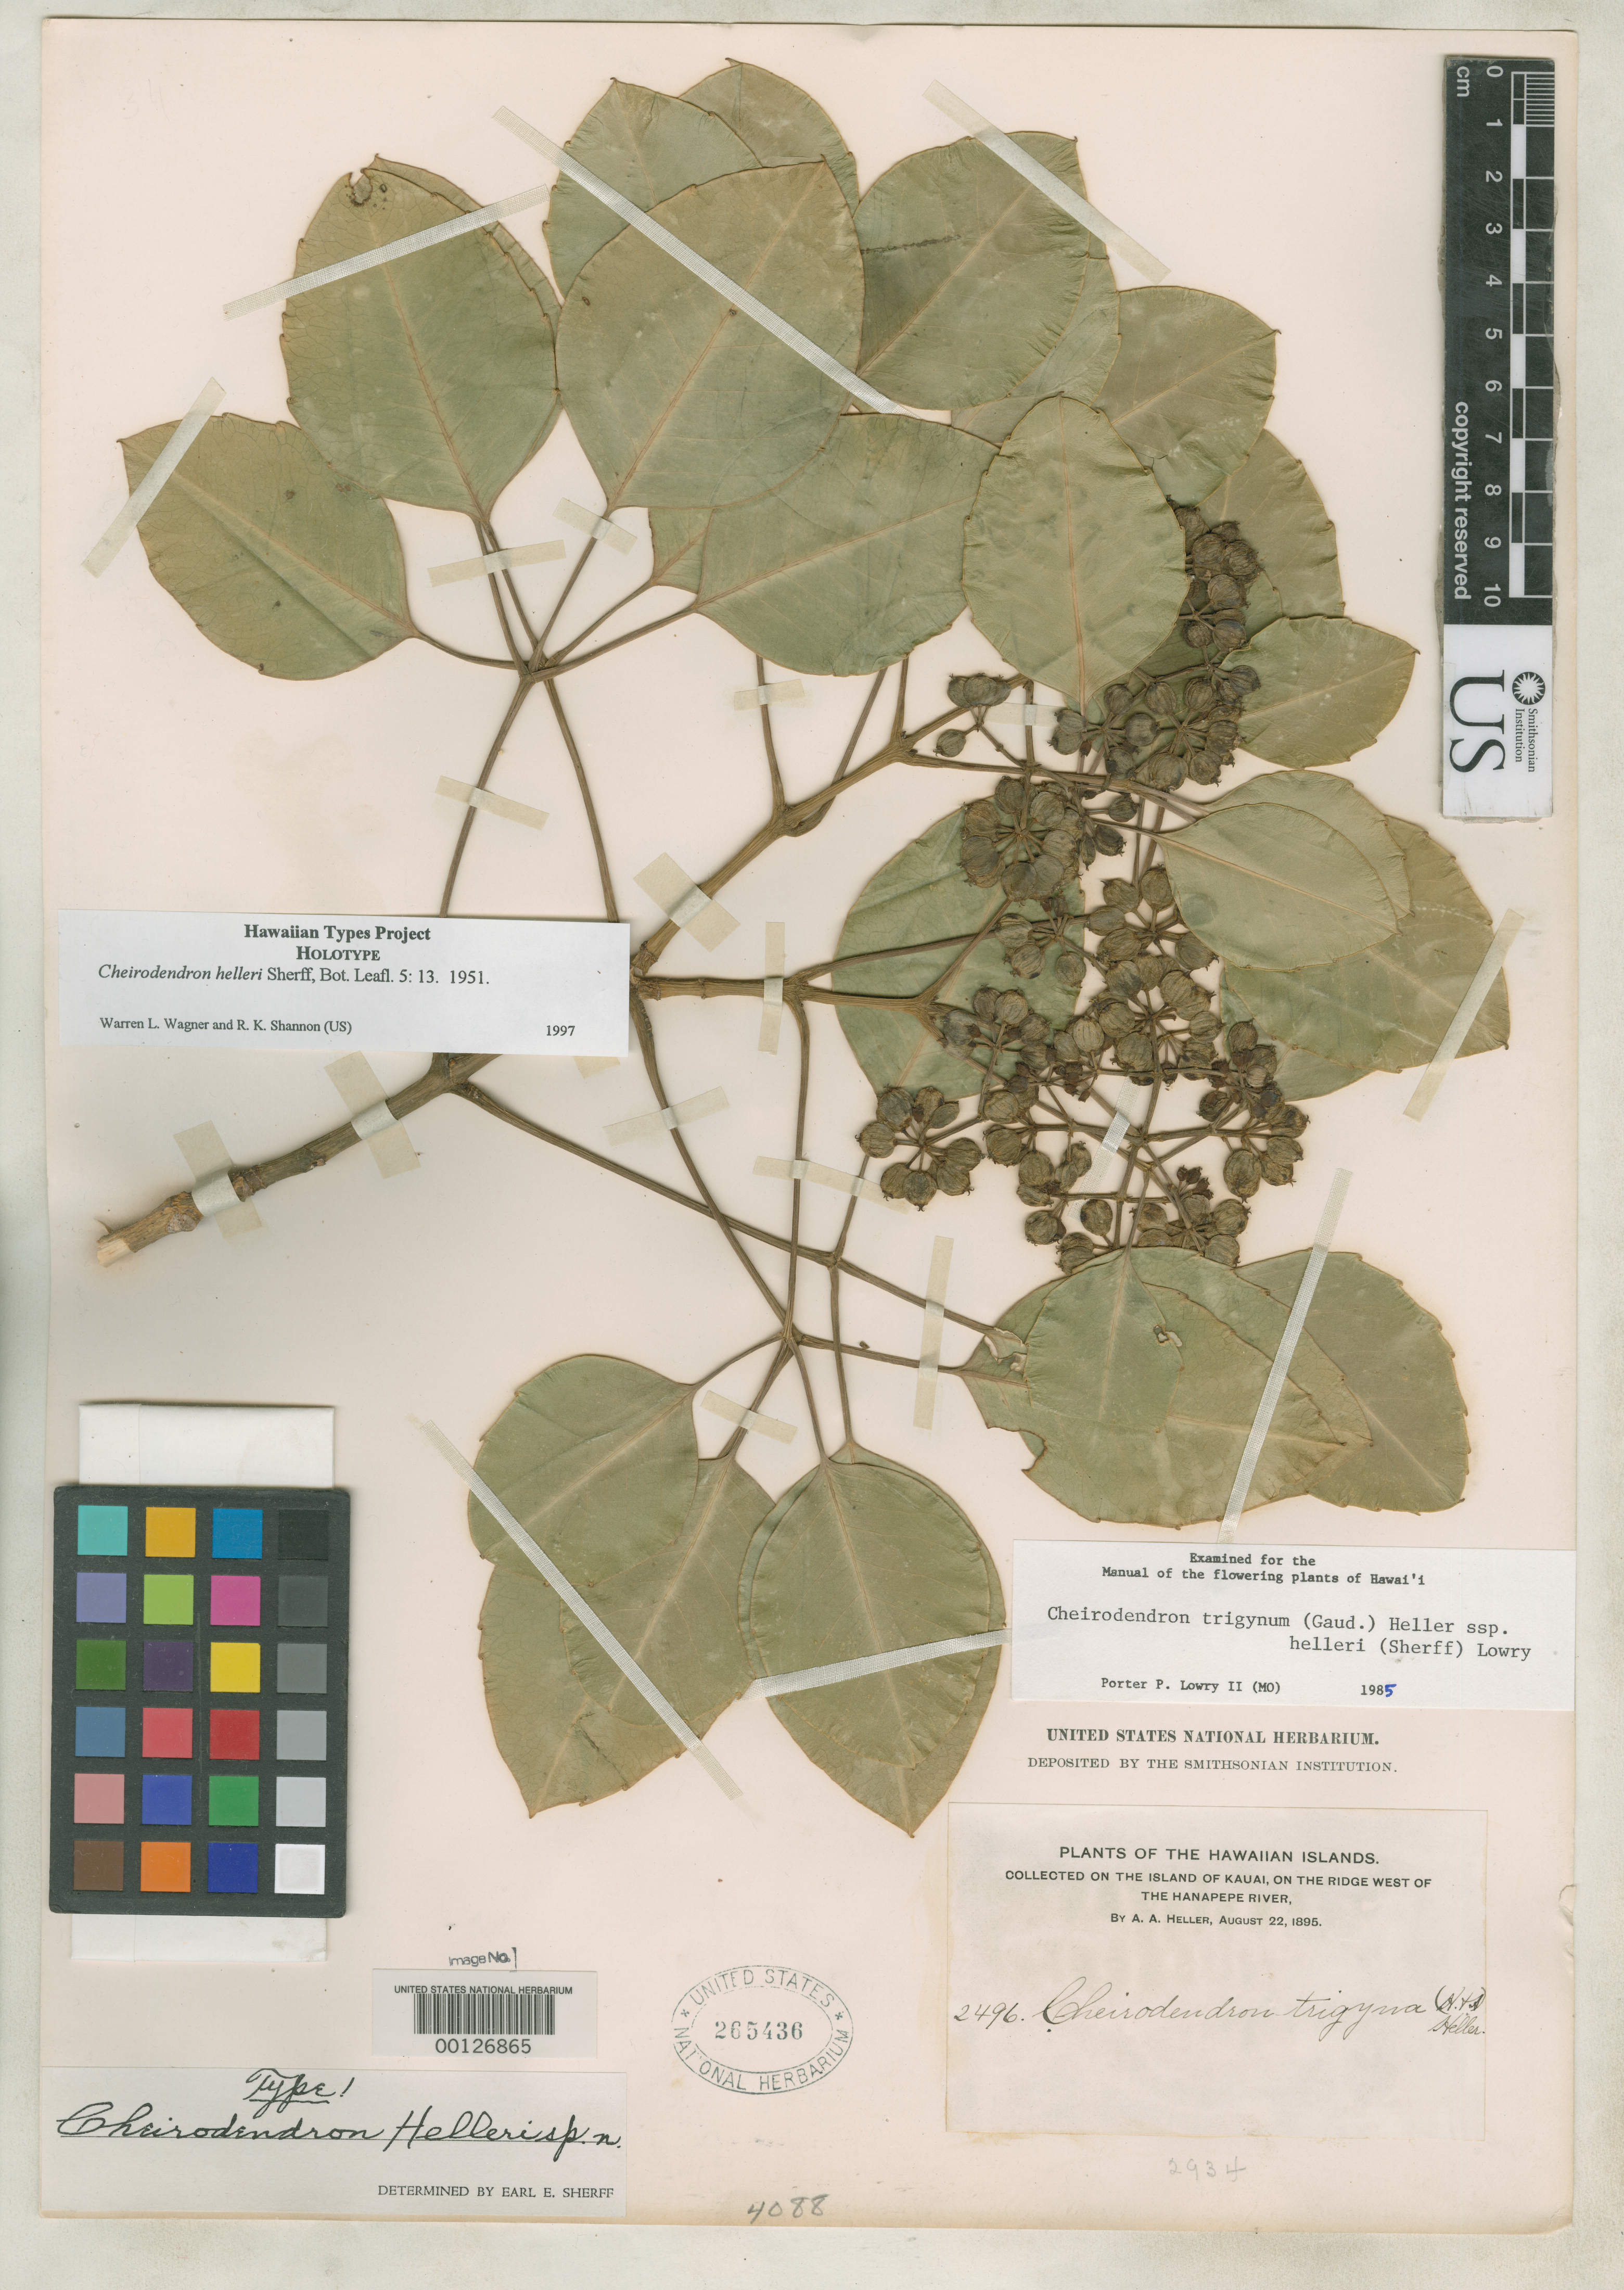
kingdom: Plantae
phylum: Tracheophyta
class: Magnoliopsida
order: Apiales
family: Araliaceae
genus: Cheirodendron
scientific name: Cheirodendron helleri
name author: Sherff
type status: Holotype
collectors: A. A. Heller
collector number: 2496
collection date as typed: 22 Aug 1895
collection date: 1895-08-22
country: United States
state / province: Hawaii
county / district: Kauai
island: Kaua'i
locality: Ridge W of Hanapepe River.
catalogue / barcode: US 265436